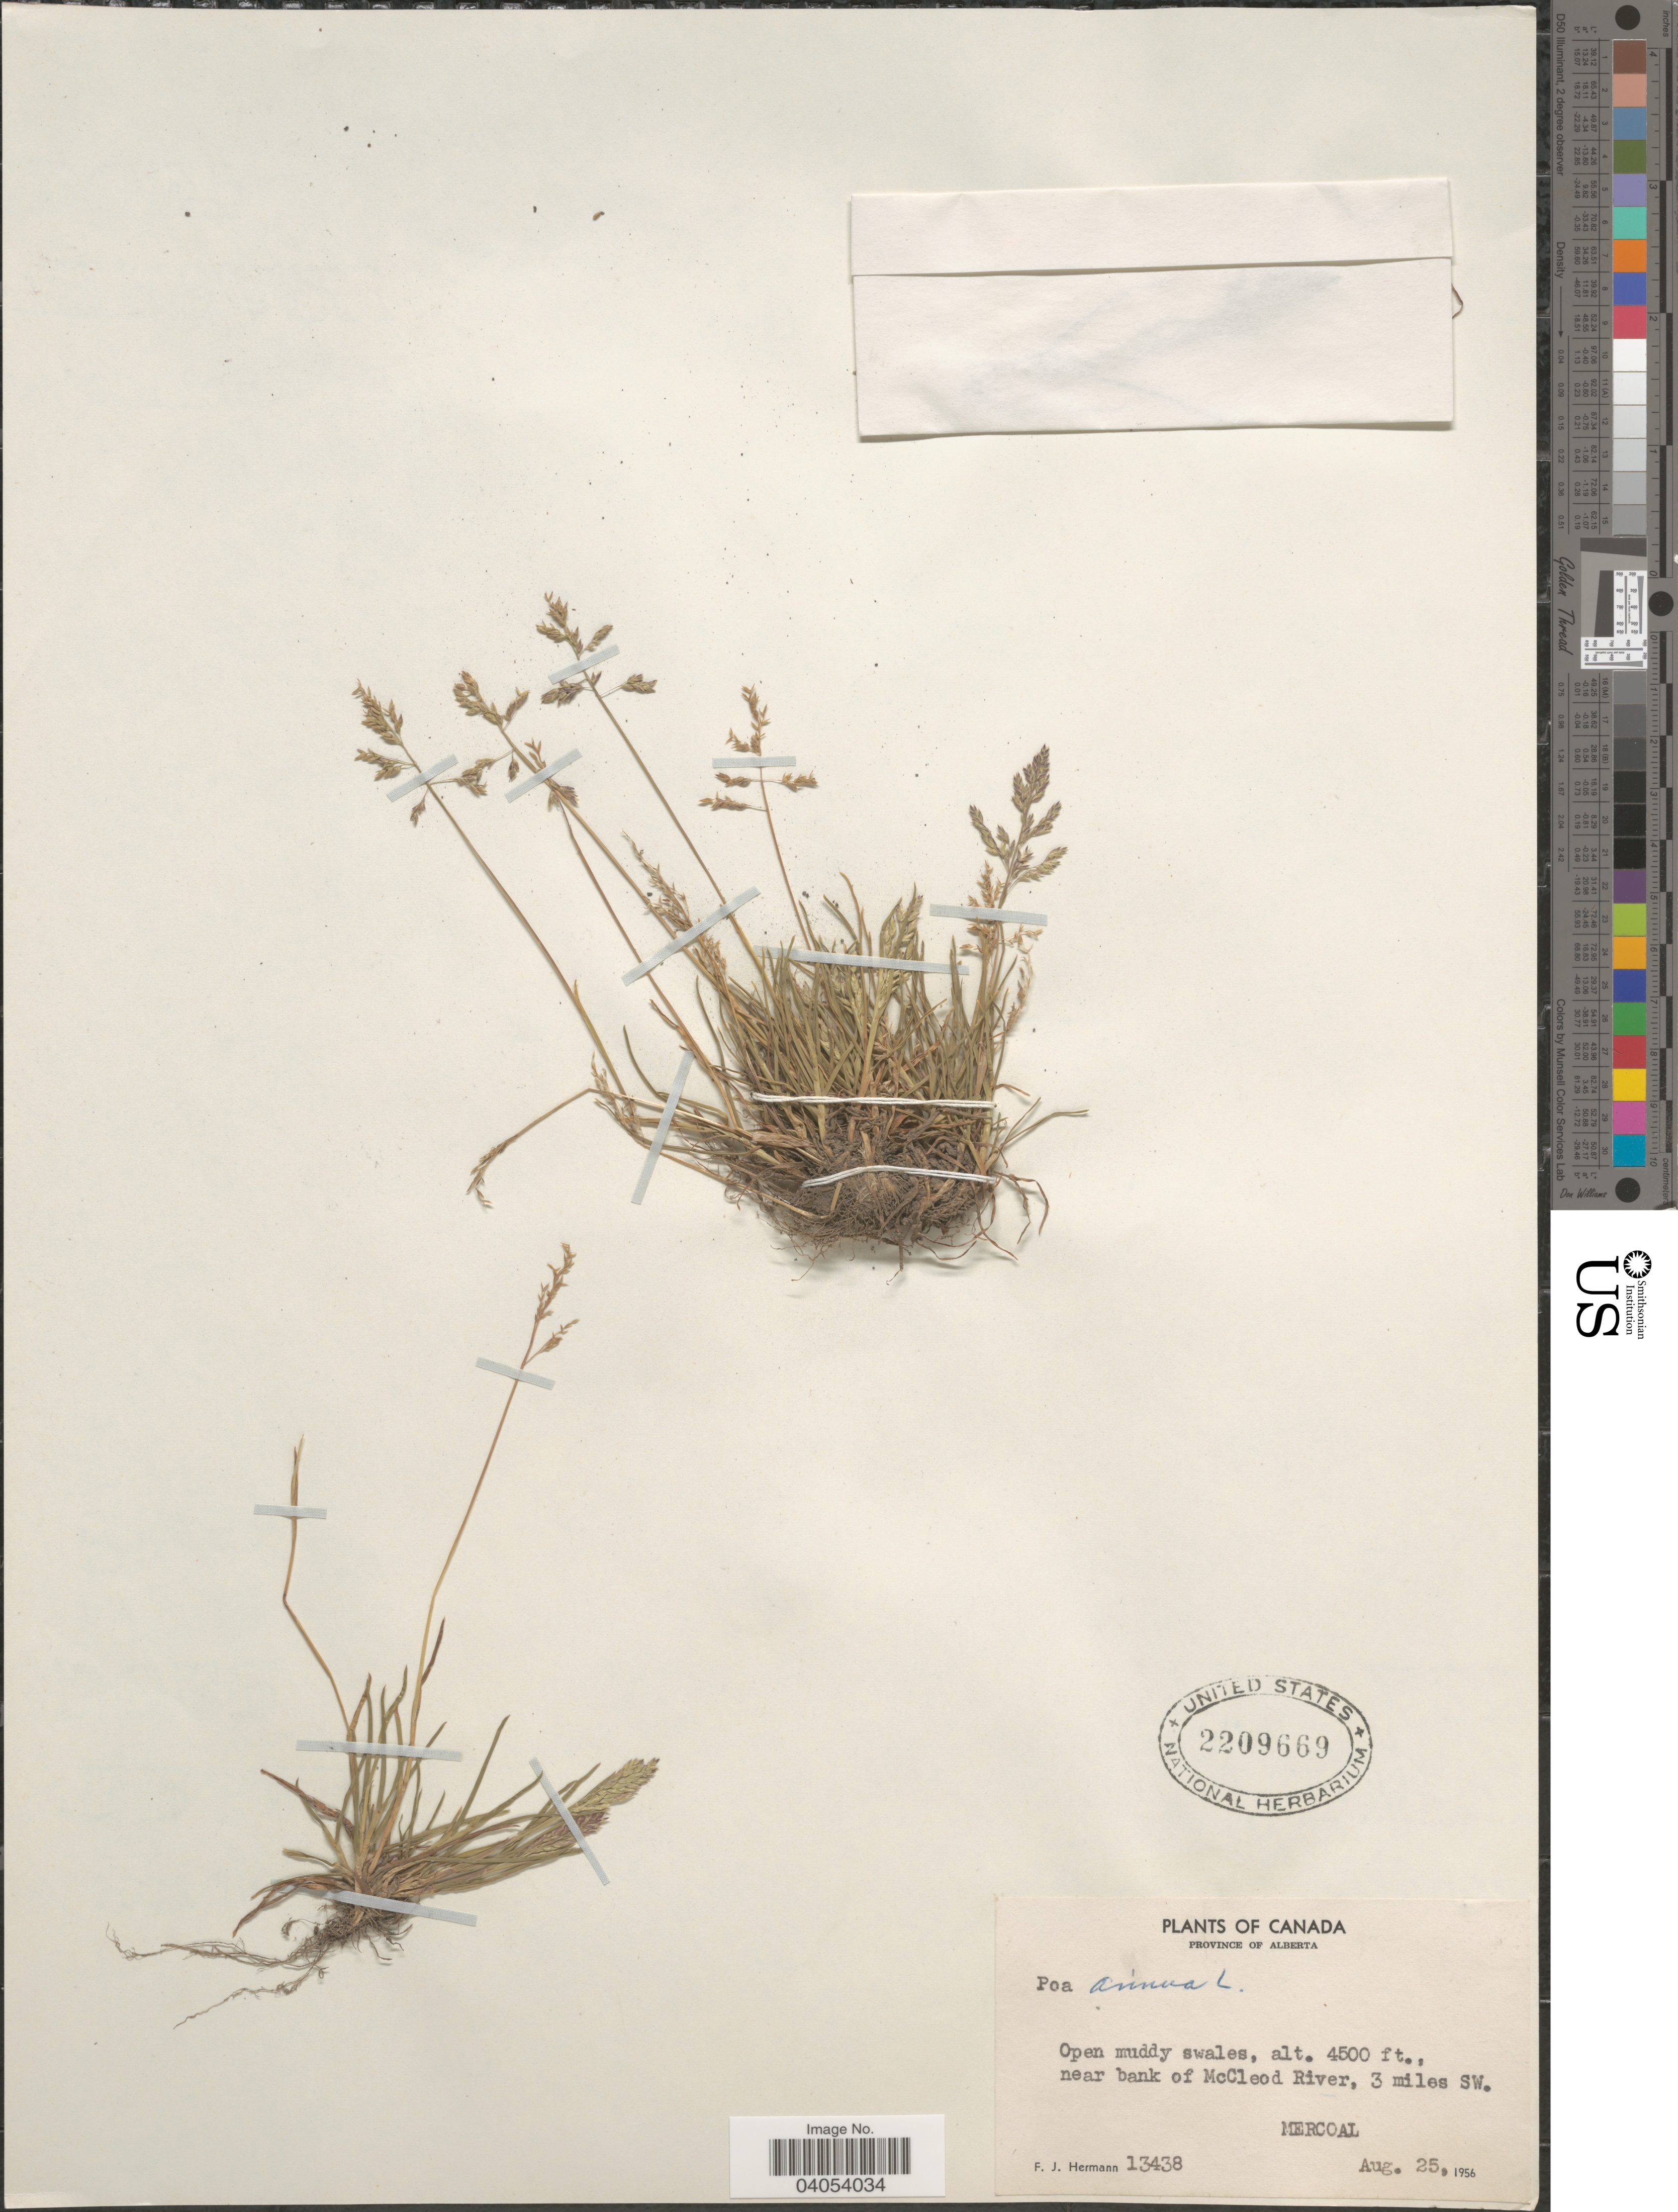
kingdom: Plantae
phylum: Tracheophyta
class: Liliopsida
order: Poales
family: Poaceae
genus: Poa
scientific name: Poa annua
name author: L.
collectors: F. J. Hermann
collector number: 13438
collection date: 1956-08-25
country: Canada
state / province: Alberta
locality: Near bank of McCleod River, 3 miles SW. Mercoal.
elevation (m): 1372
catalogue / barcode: US 2209669